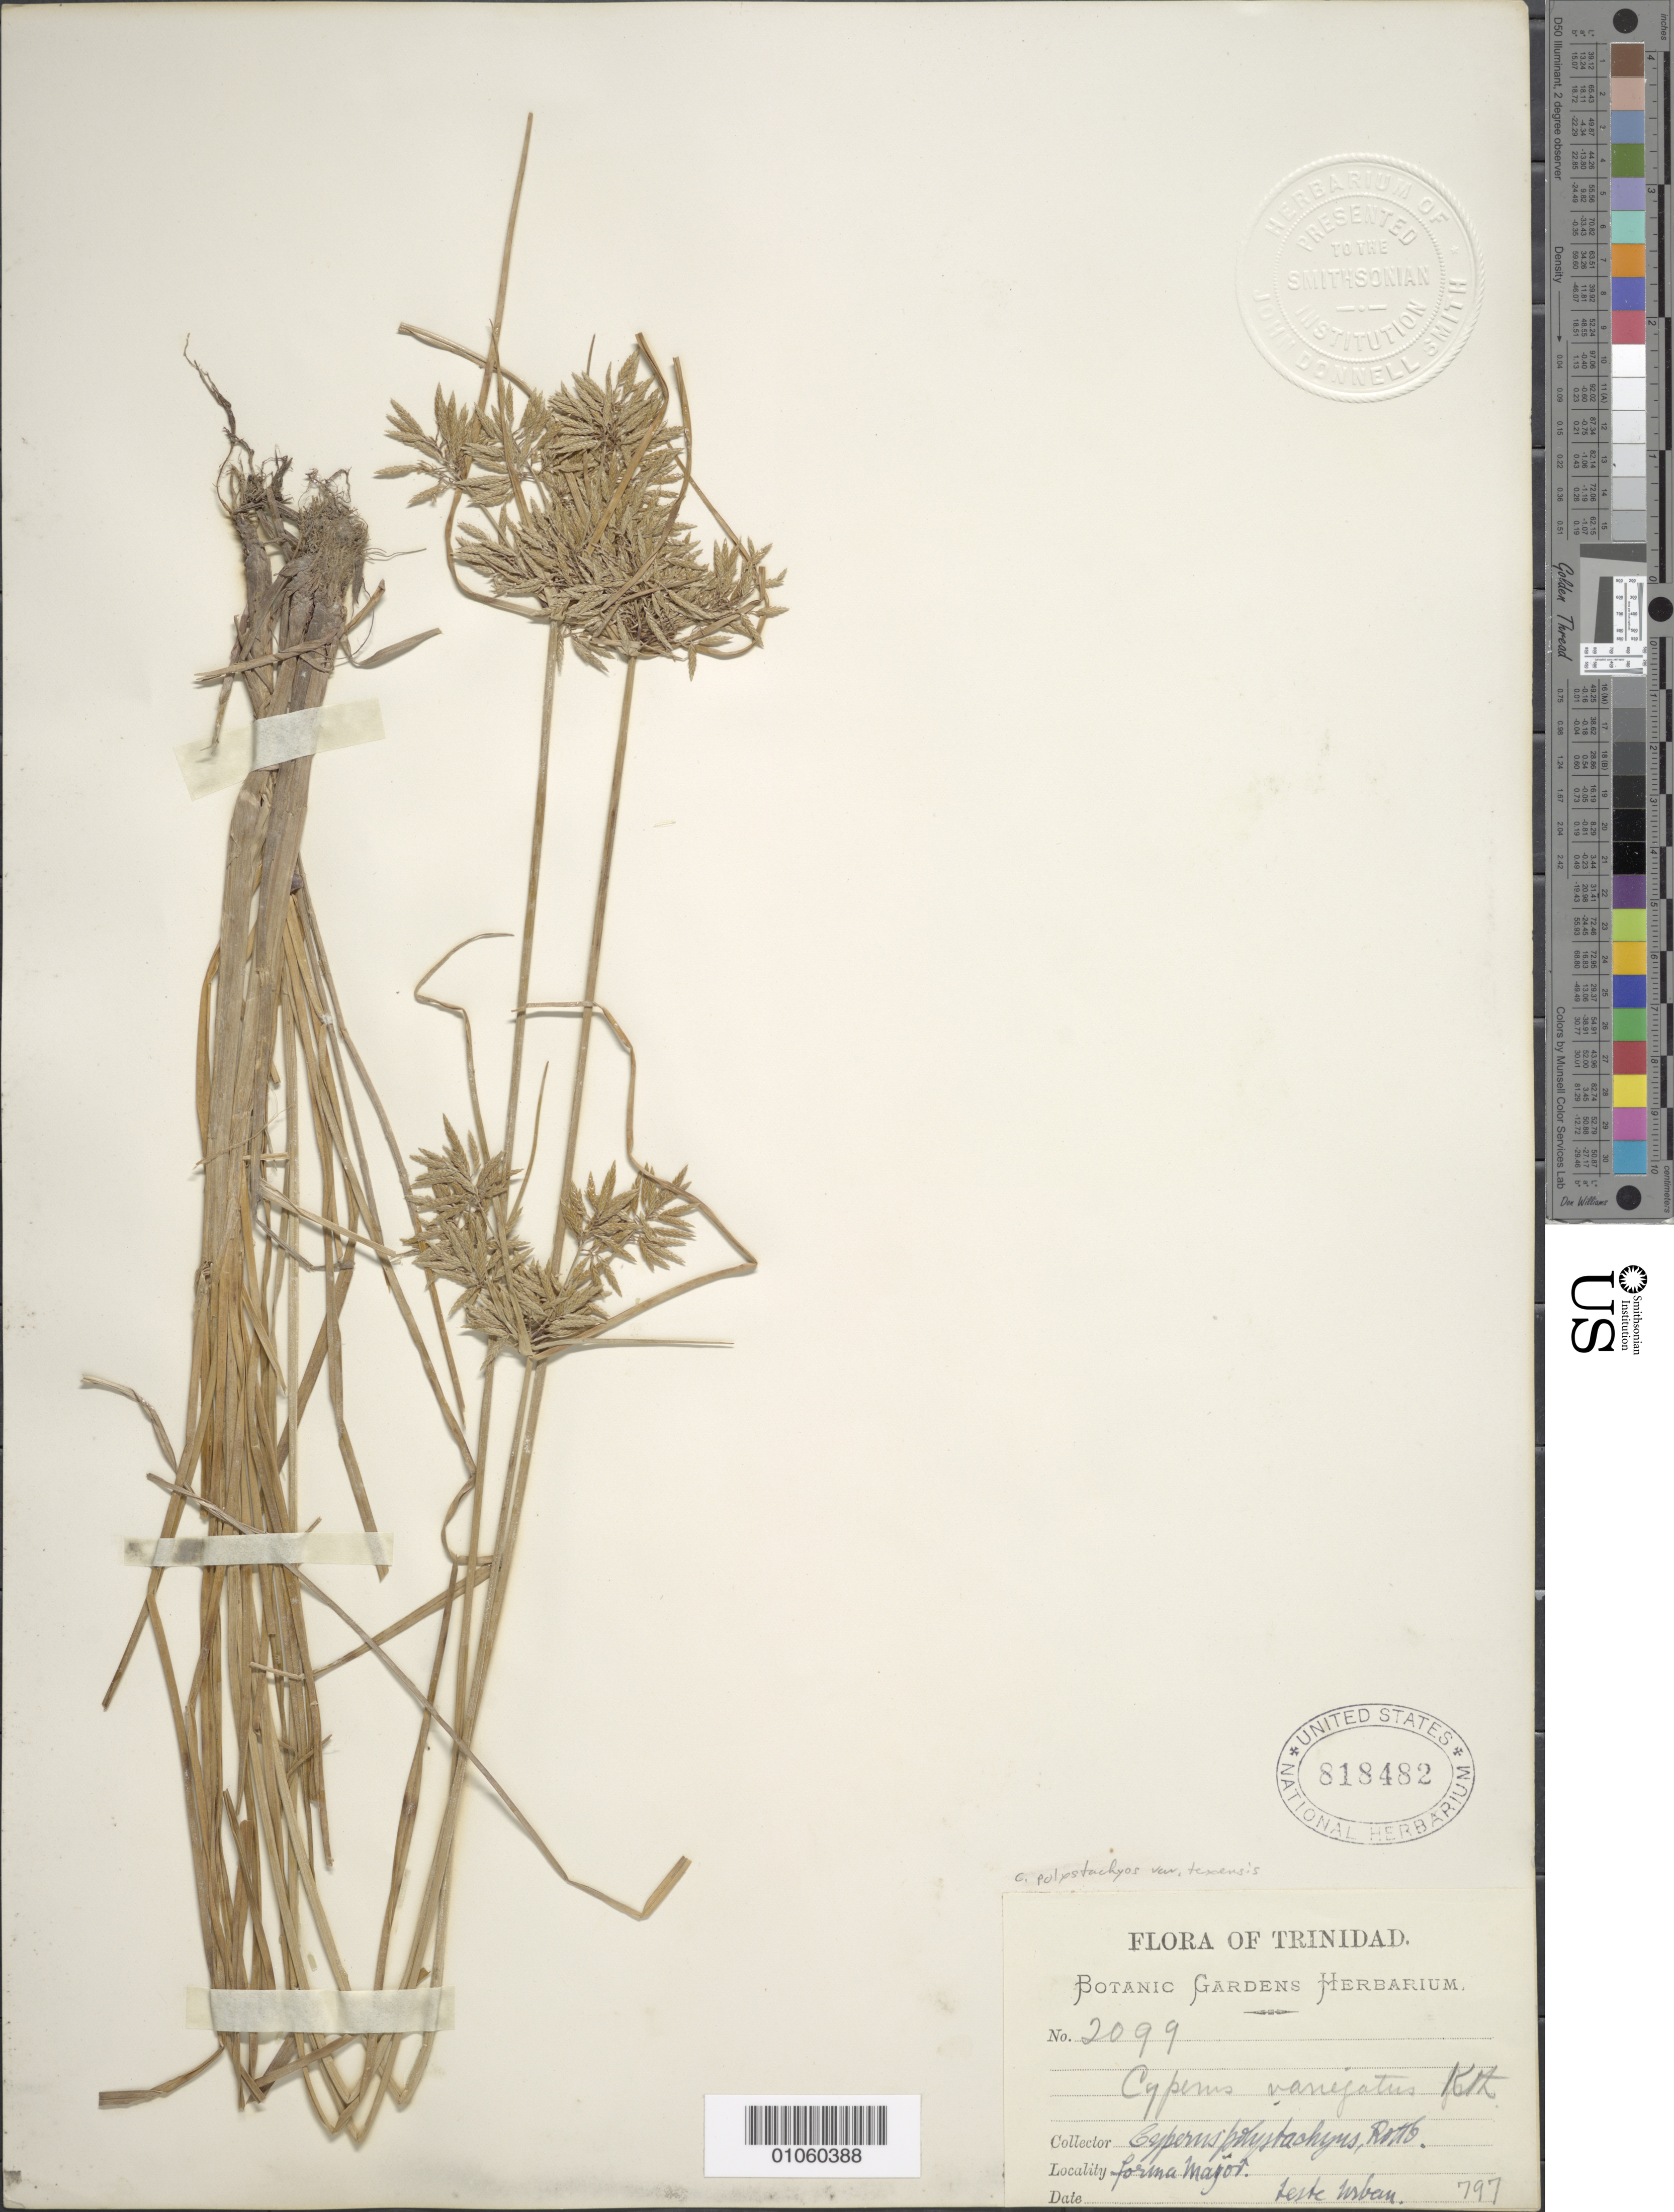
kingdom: Plantae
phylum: Tracheophyta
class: Liliopsida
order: Poales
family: Cyperaceae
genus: Cyperus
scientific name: Cyperus polystachyos var. texensis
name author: (Torr.) Fernald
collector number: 2099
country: Trinidad and Tobago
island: Trinidad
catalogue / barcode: US 818482